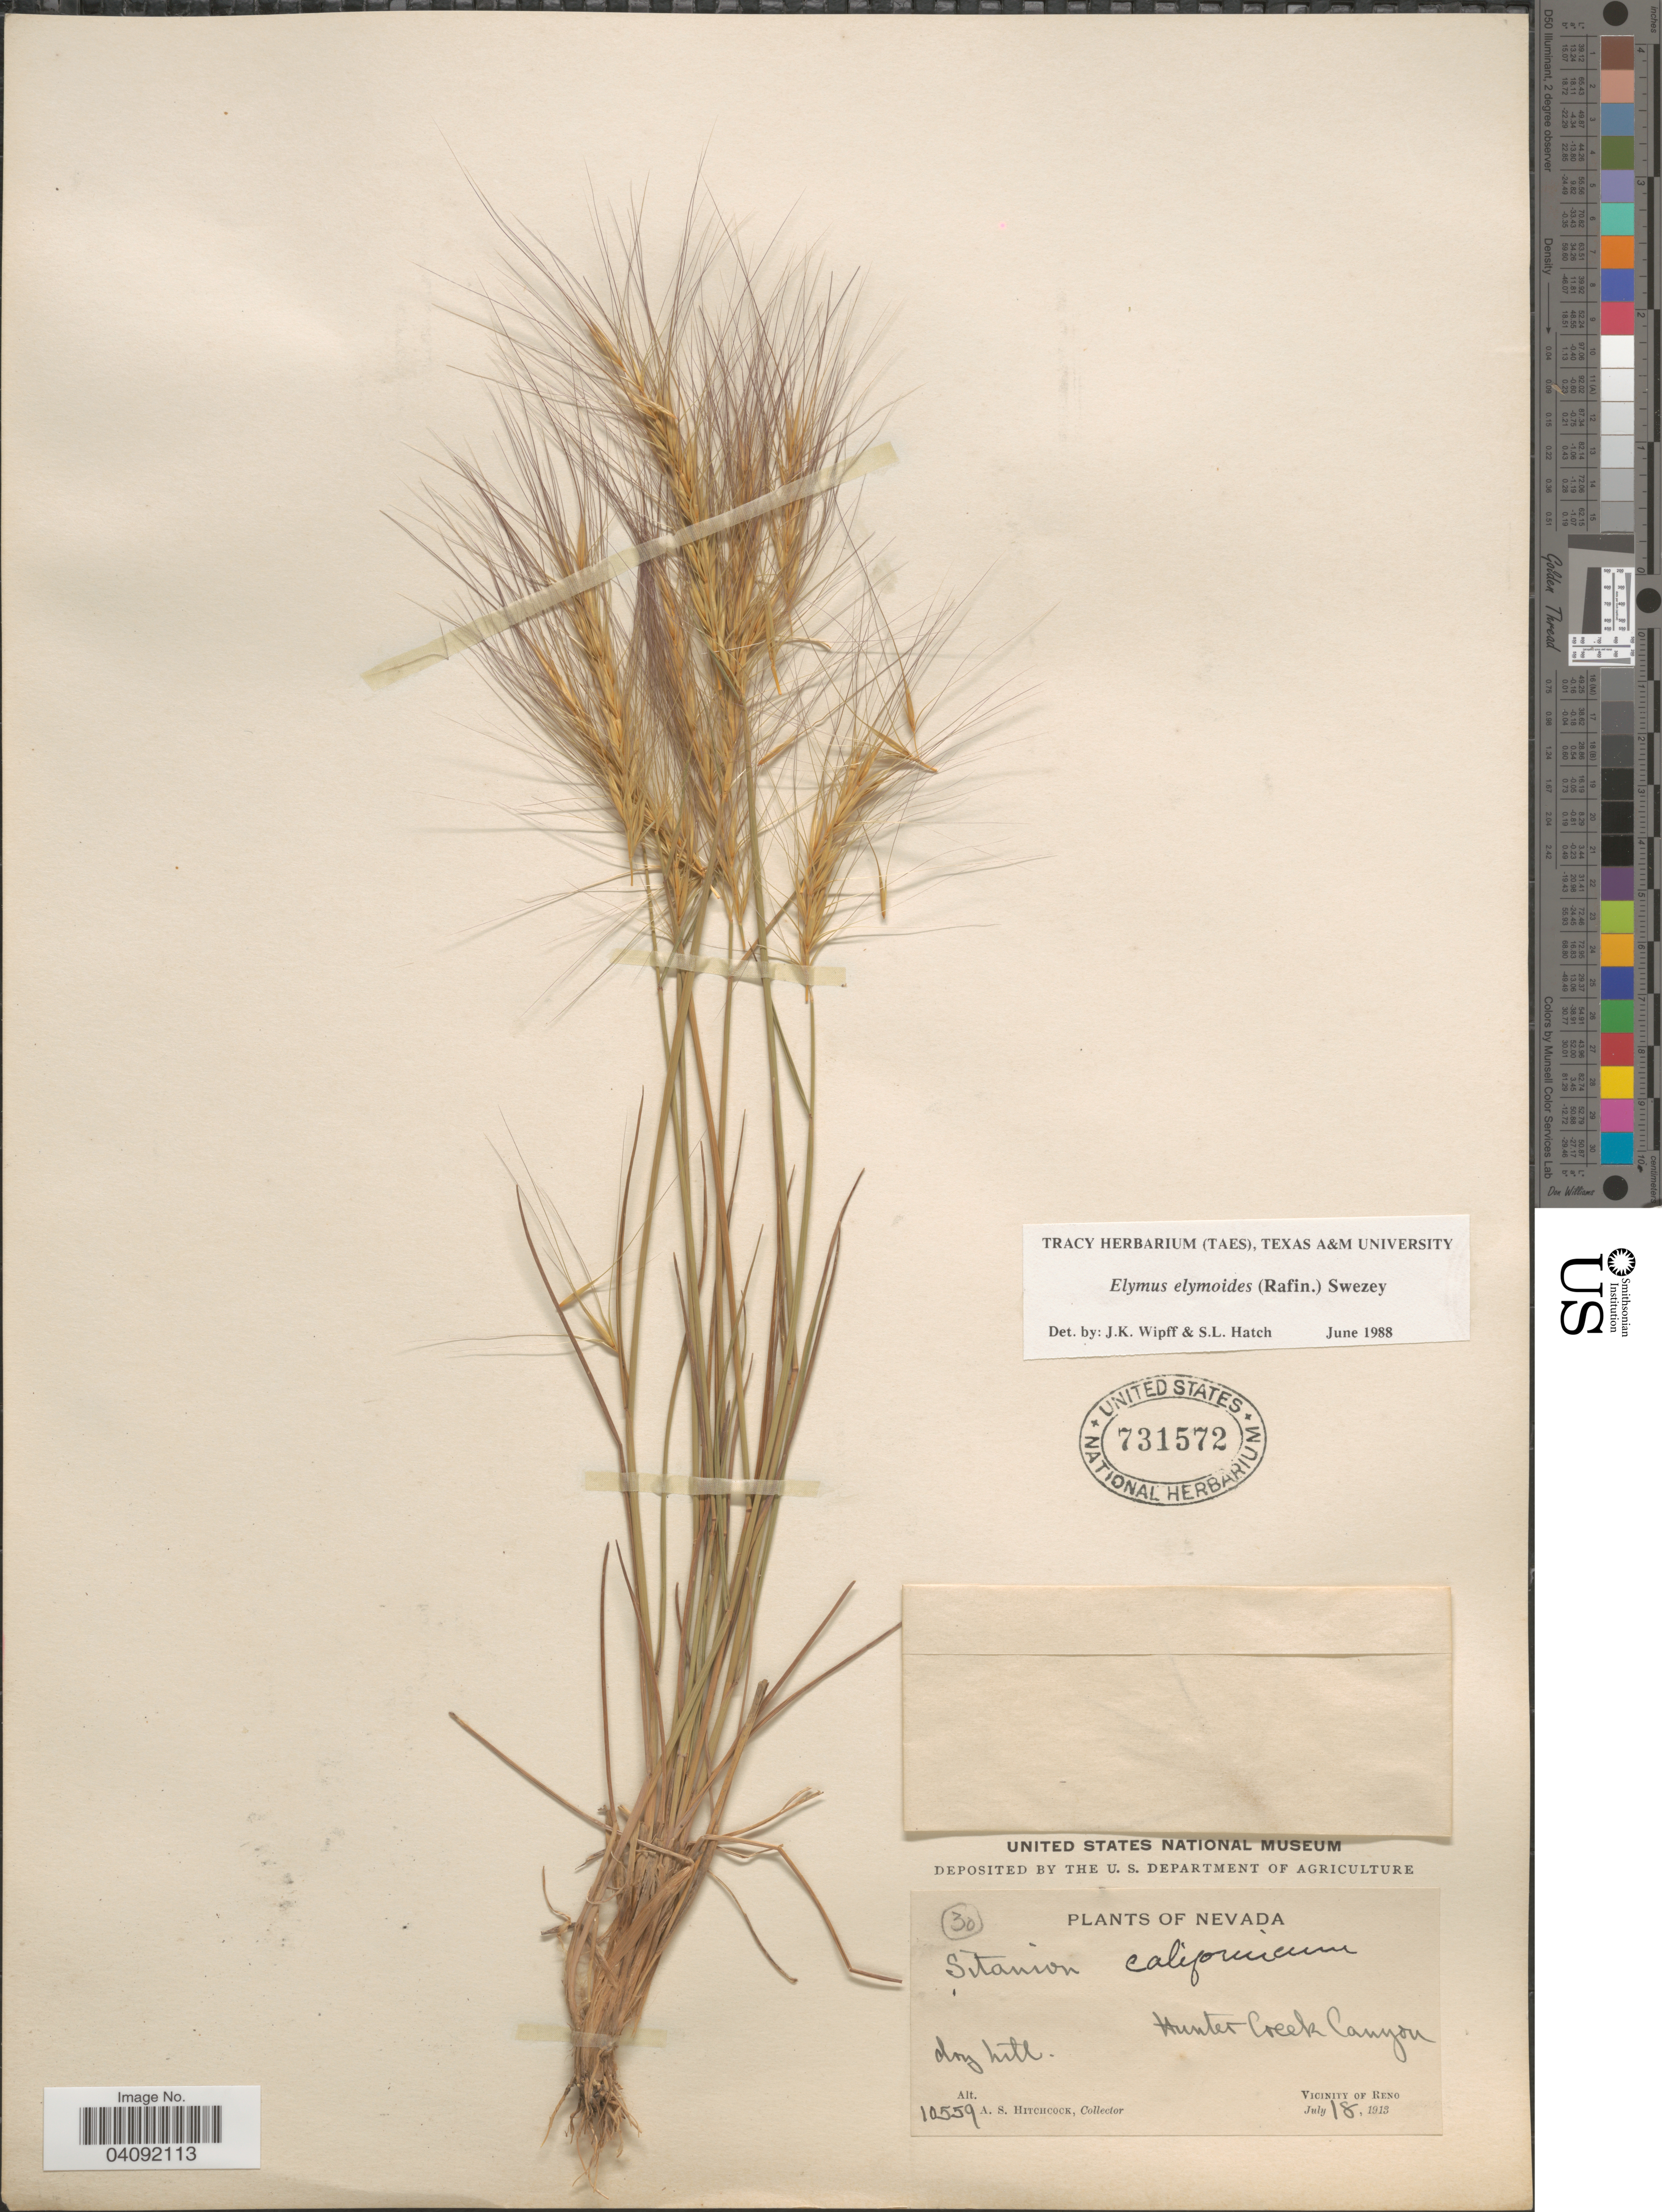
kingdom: Plantae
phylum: Tracheophyta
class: Liliopsida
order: Poales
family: Poaceae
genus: Elymus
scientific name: Elymus elymoides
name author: (Raf.) Swezey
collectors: A. S. Hitchcock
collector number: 10559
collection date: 1913-07-18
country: United States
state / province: Nevada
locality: Hunter Creek Canyon. Vicinity of Reno.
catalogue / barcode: US 731572